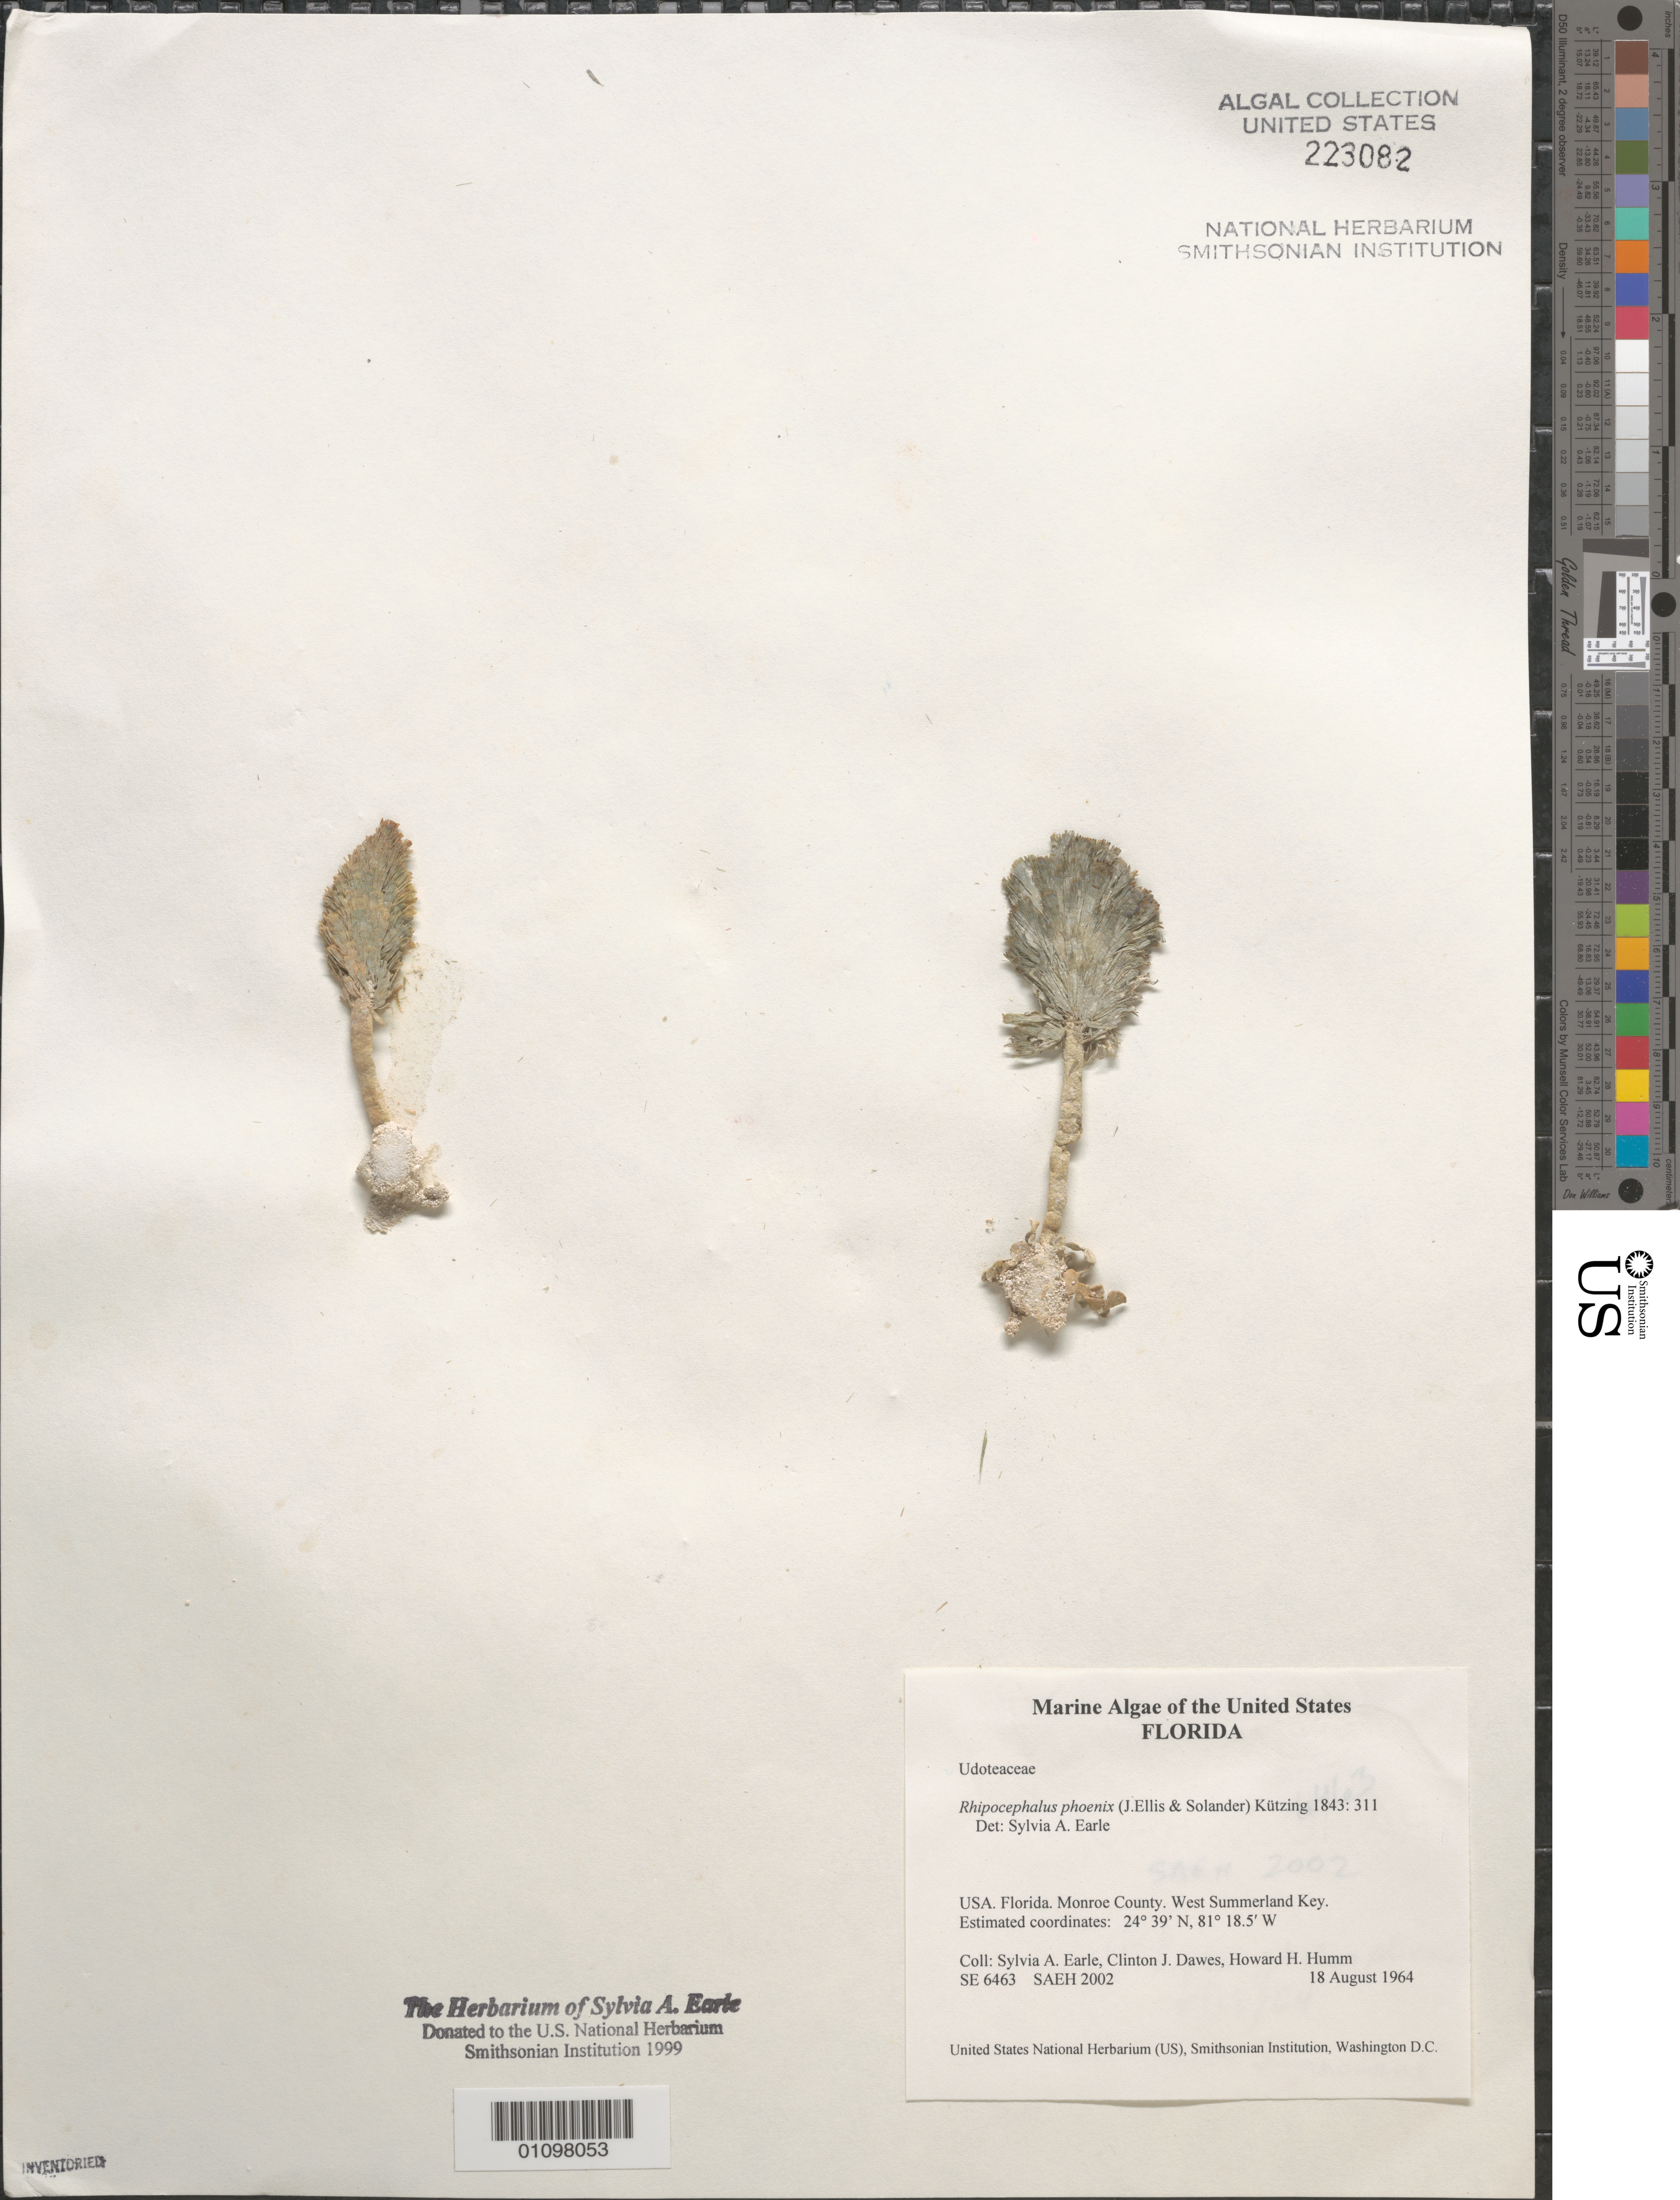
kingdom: Plantae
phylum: Chlorophyta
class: Ulvophyceae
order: Bryopsidales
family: Udoteaceae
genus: Rhipocephalus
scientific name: Rhipocephalus phoenix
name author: (J. Ellis & Sol.) Kütz.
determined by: Earle, S. A.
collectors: S. A. Earle, H. J. Humm & C. Dawes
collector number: SE 6463 & SAEH 2002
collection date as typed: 18 Aug 1964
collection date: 1964-08-18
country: United States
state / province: Florida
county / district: Monroe County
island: West Summerland Key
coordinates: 24 39'N, 81 18.5'W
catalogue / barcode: US 223082